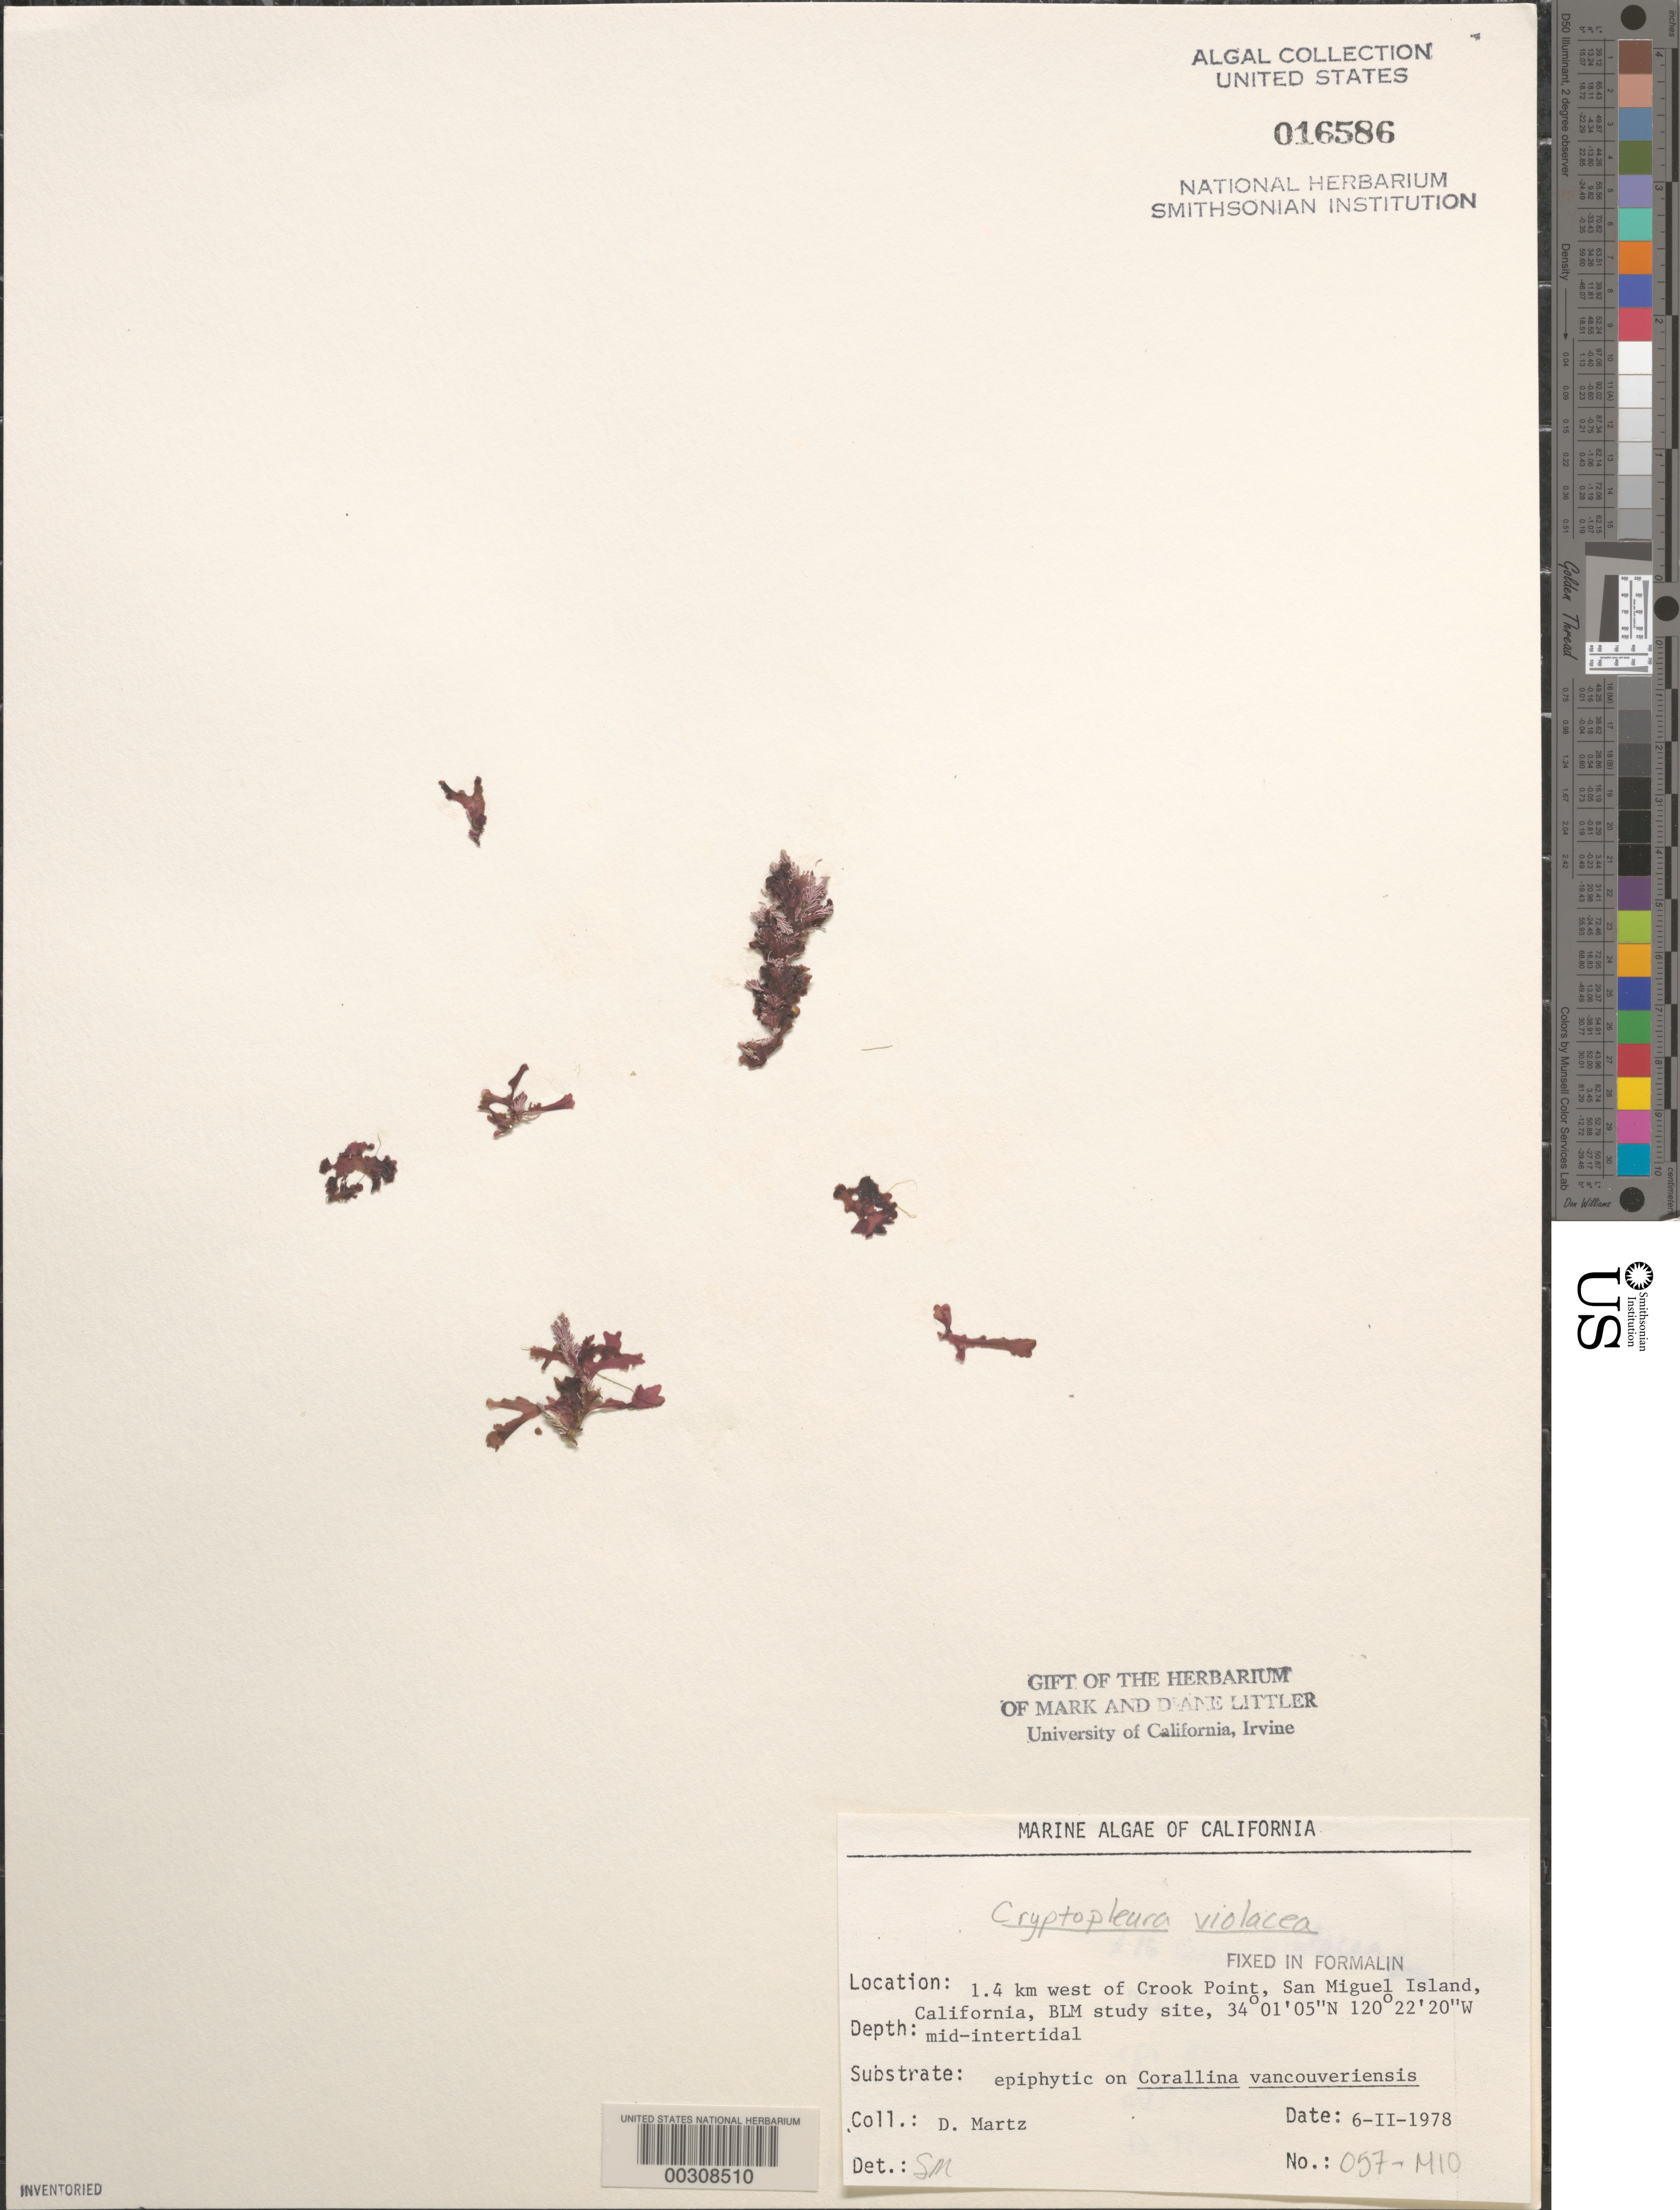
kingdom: Plantae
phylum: Rhodophyta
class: Florideophyceae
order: Ceramiales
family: Delesseriaceae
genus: Cryptopleura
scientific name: Cryptopleura violacea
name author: (J. Ag.) Kylin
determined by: Murray, S. N.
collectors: D. Martz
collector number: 057-mio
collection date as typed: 06 Feb 1978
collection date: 1978-02-06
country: United States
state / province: California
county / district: Santa Barbara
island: San Miguel Island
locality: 1.4 km north of Crook Point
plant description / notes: BLM-SOCALBIGHT Rocky Intertidal Survey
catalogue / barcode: US 16586